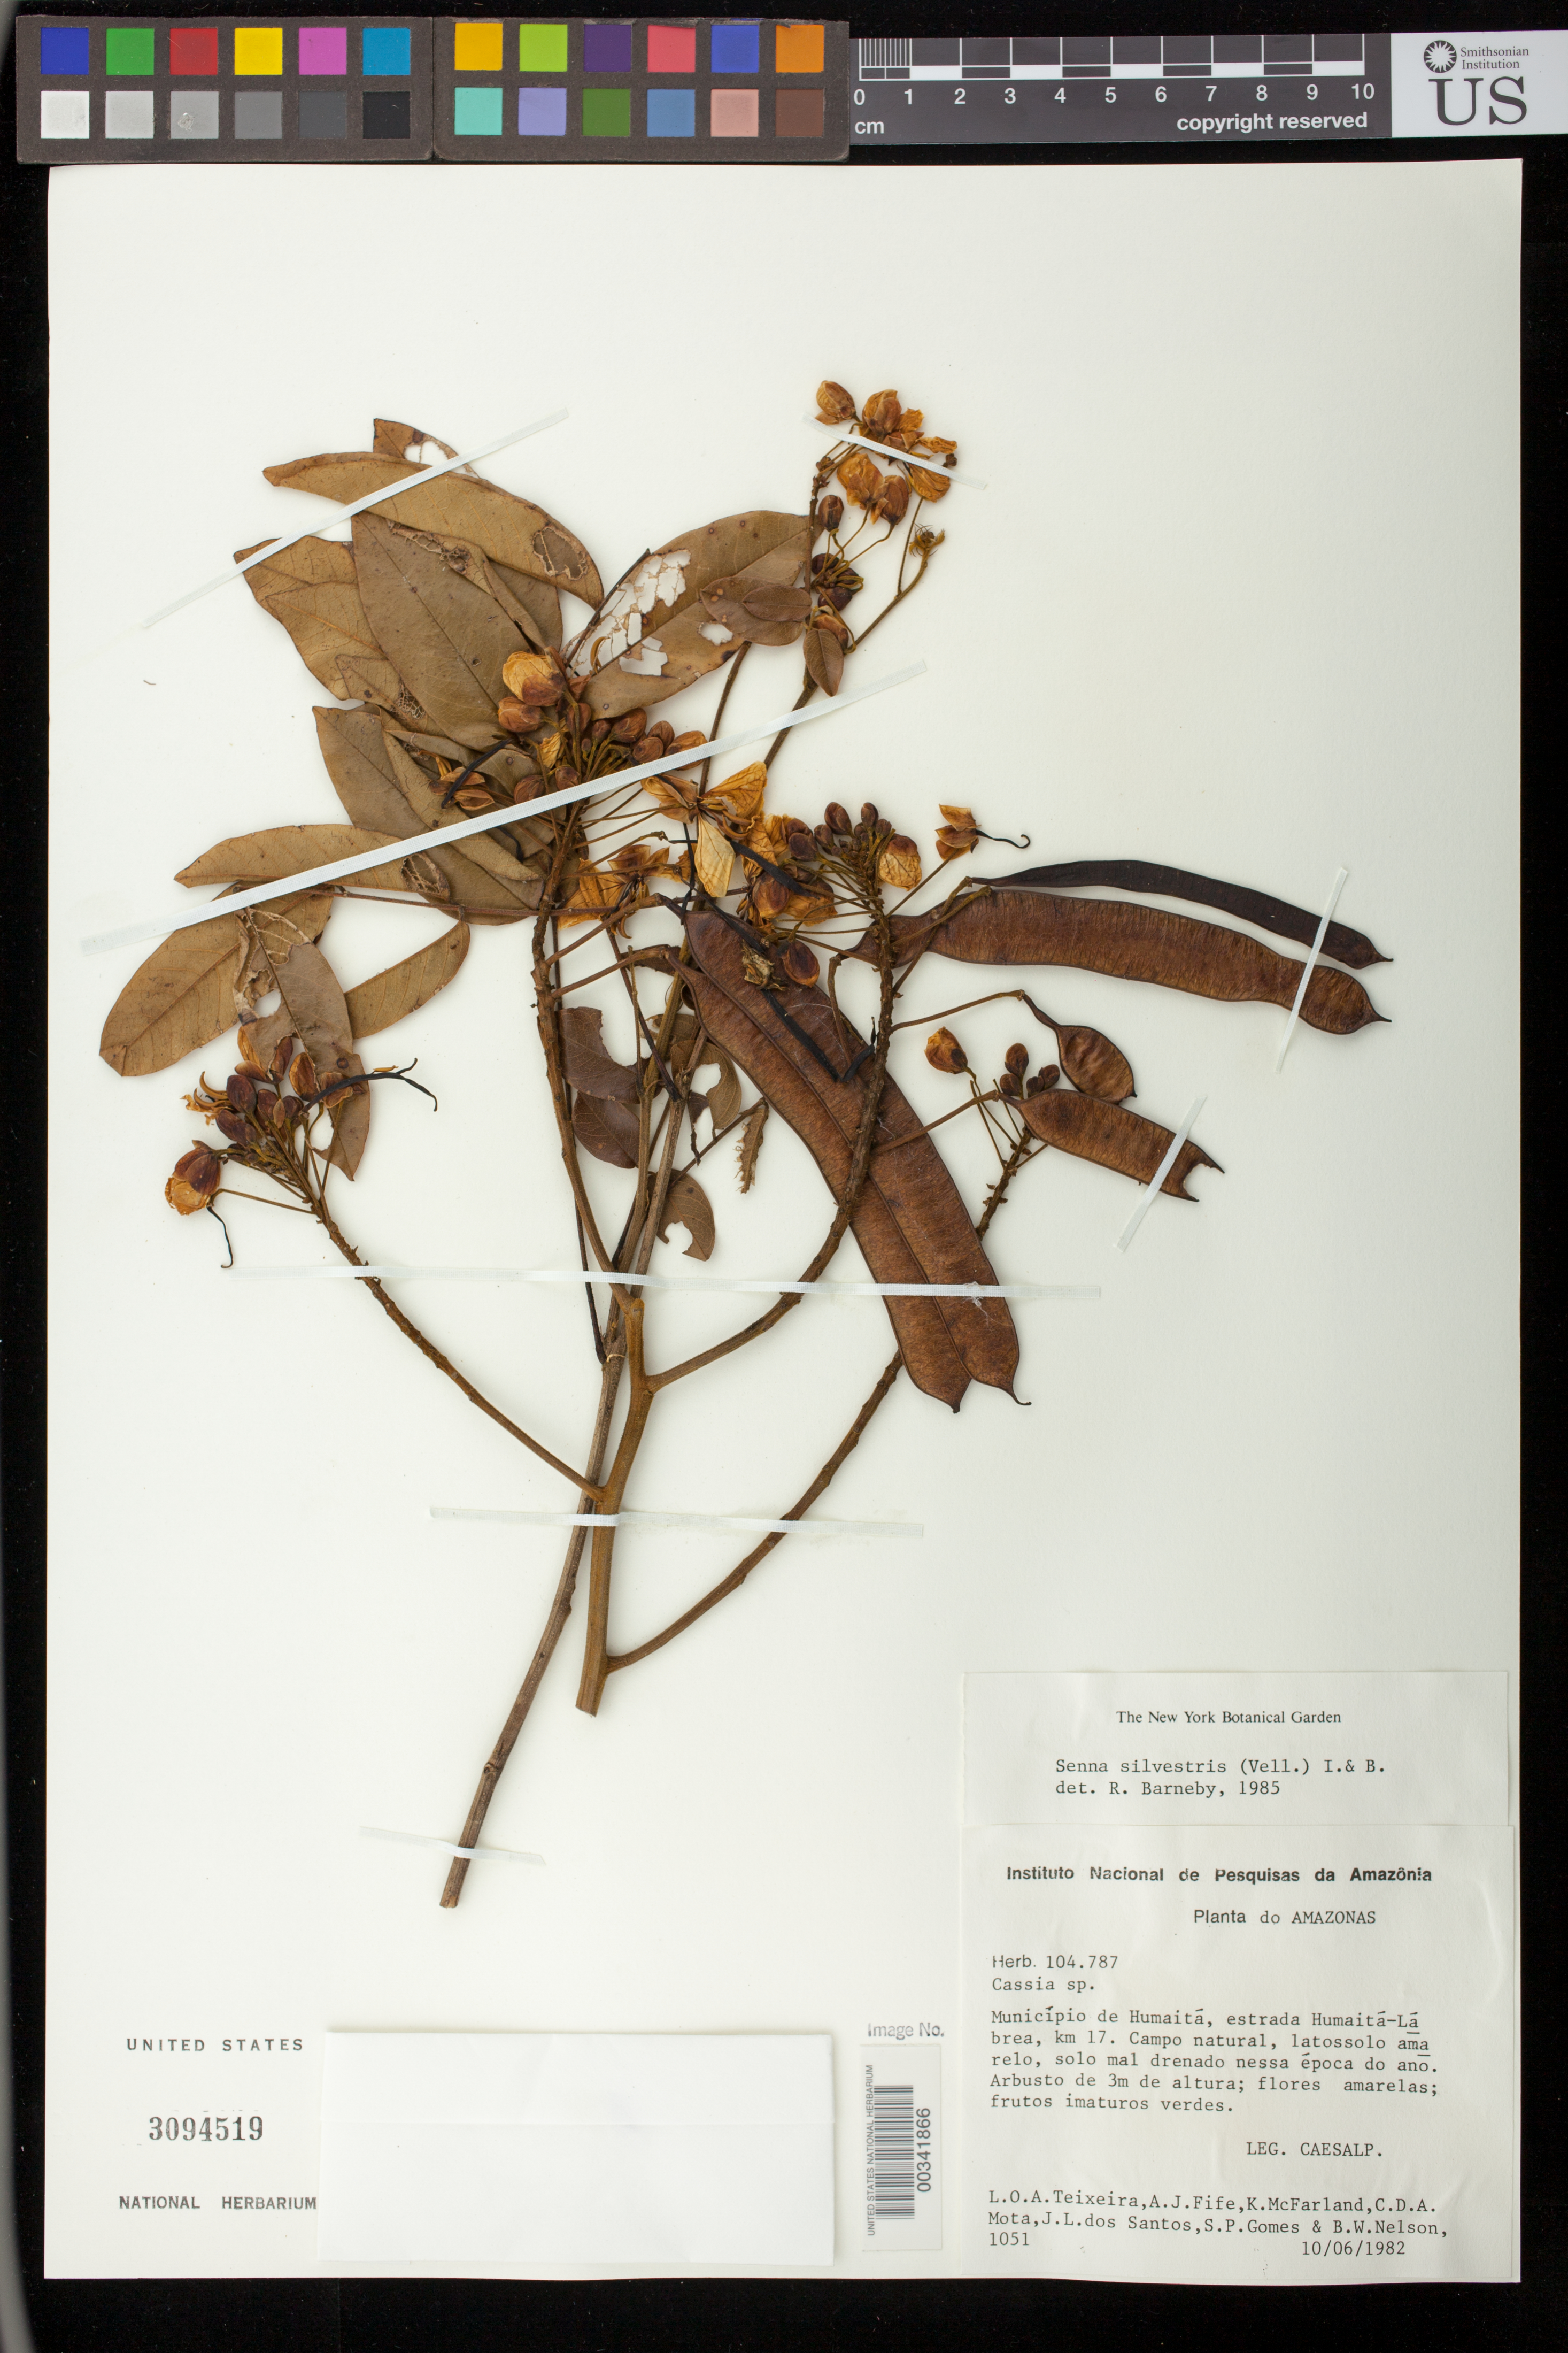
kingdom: Plantae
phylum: Tracheophyta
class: Magnoliopsida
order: Fabales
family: Fabaceae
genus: Senna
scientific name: Senna silvestris var. silvestris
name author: (Vell.) H.S. Irwin & Barneby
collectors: L. O. A. Teixeira, A. Fife, K. McFarland, C. D. A. Mota, J. L. Santos, S. P. Gomes & B. W. Nelson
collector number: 1051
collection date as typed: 10 Jun 1982 or 06 Oct 1982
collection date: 1982-06-10 or 1982-10-06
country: Brazil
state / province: Amazonas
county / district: Humaitá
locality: Estrada humaita-labrea, km 17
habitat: Campo natural, latossolo amarelo, solo mal drenada nessa epoca do ano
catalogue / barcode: US 3094519